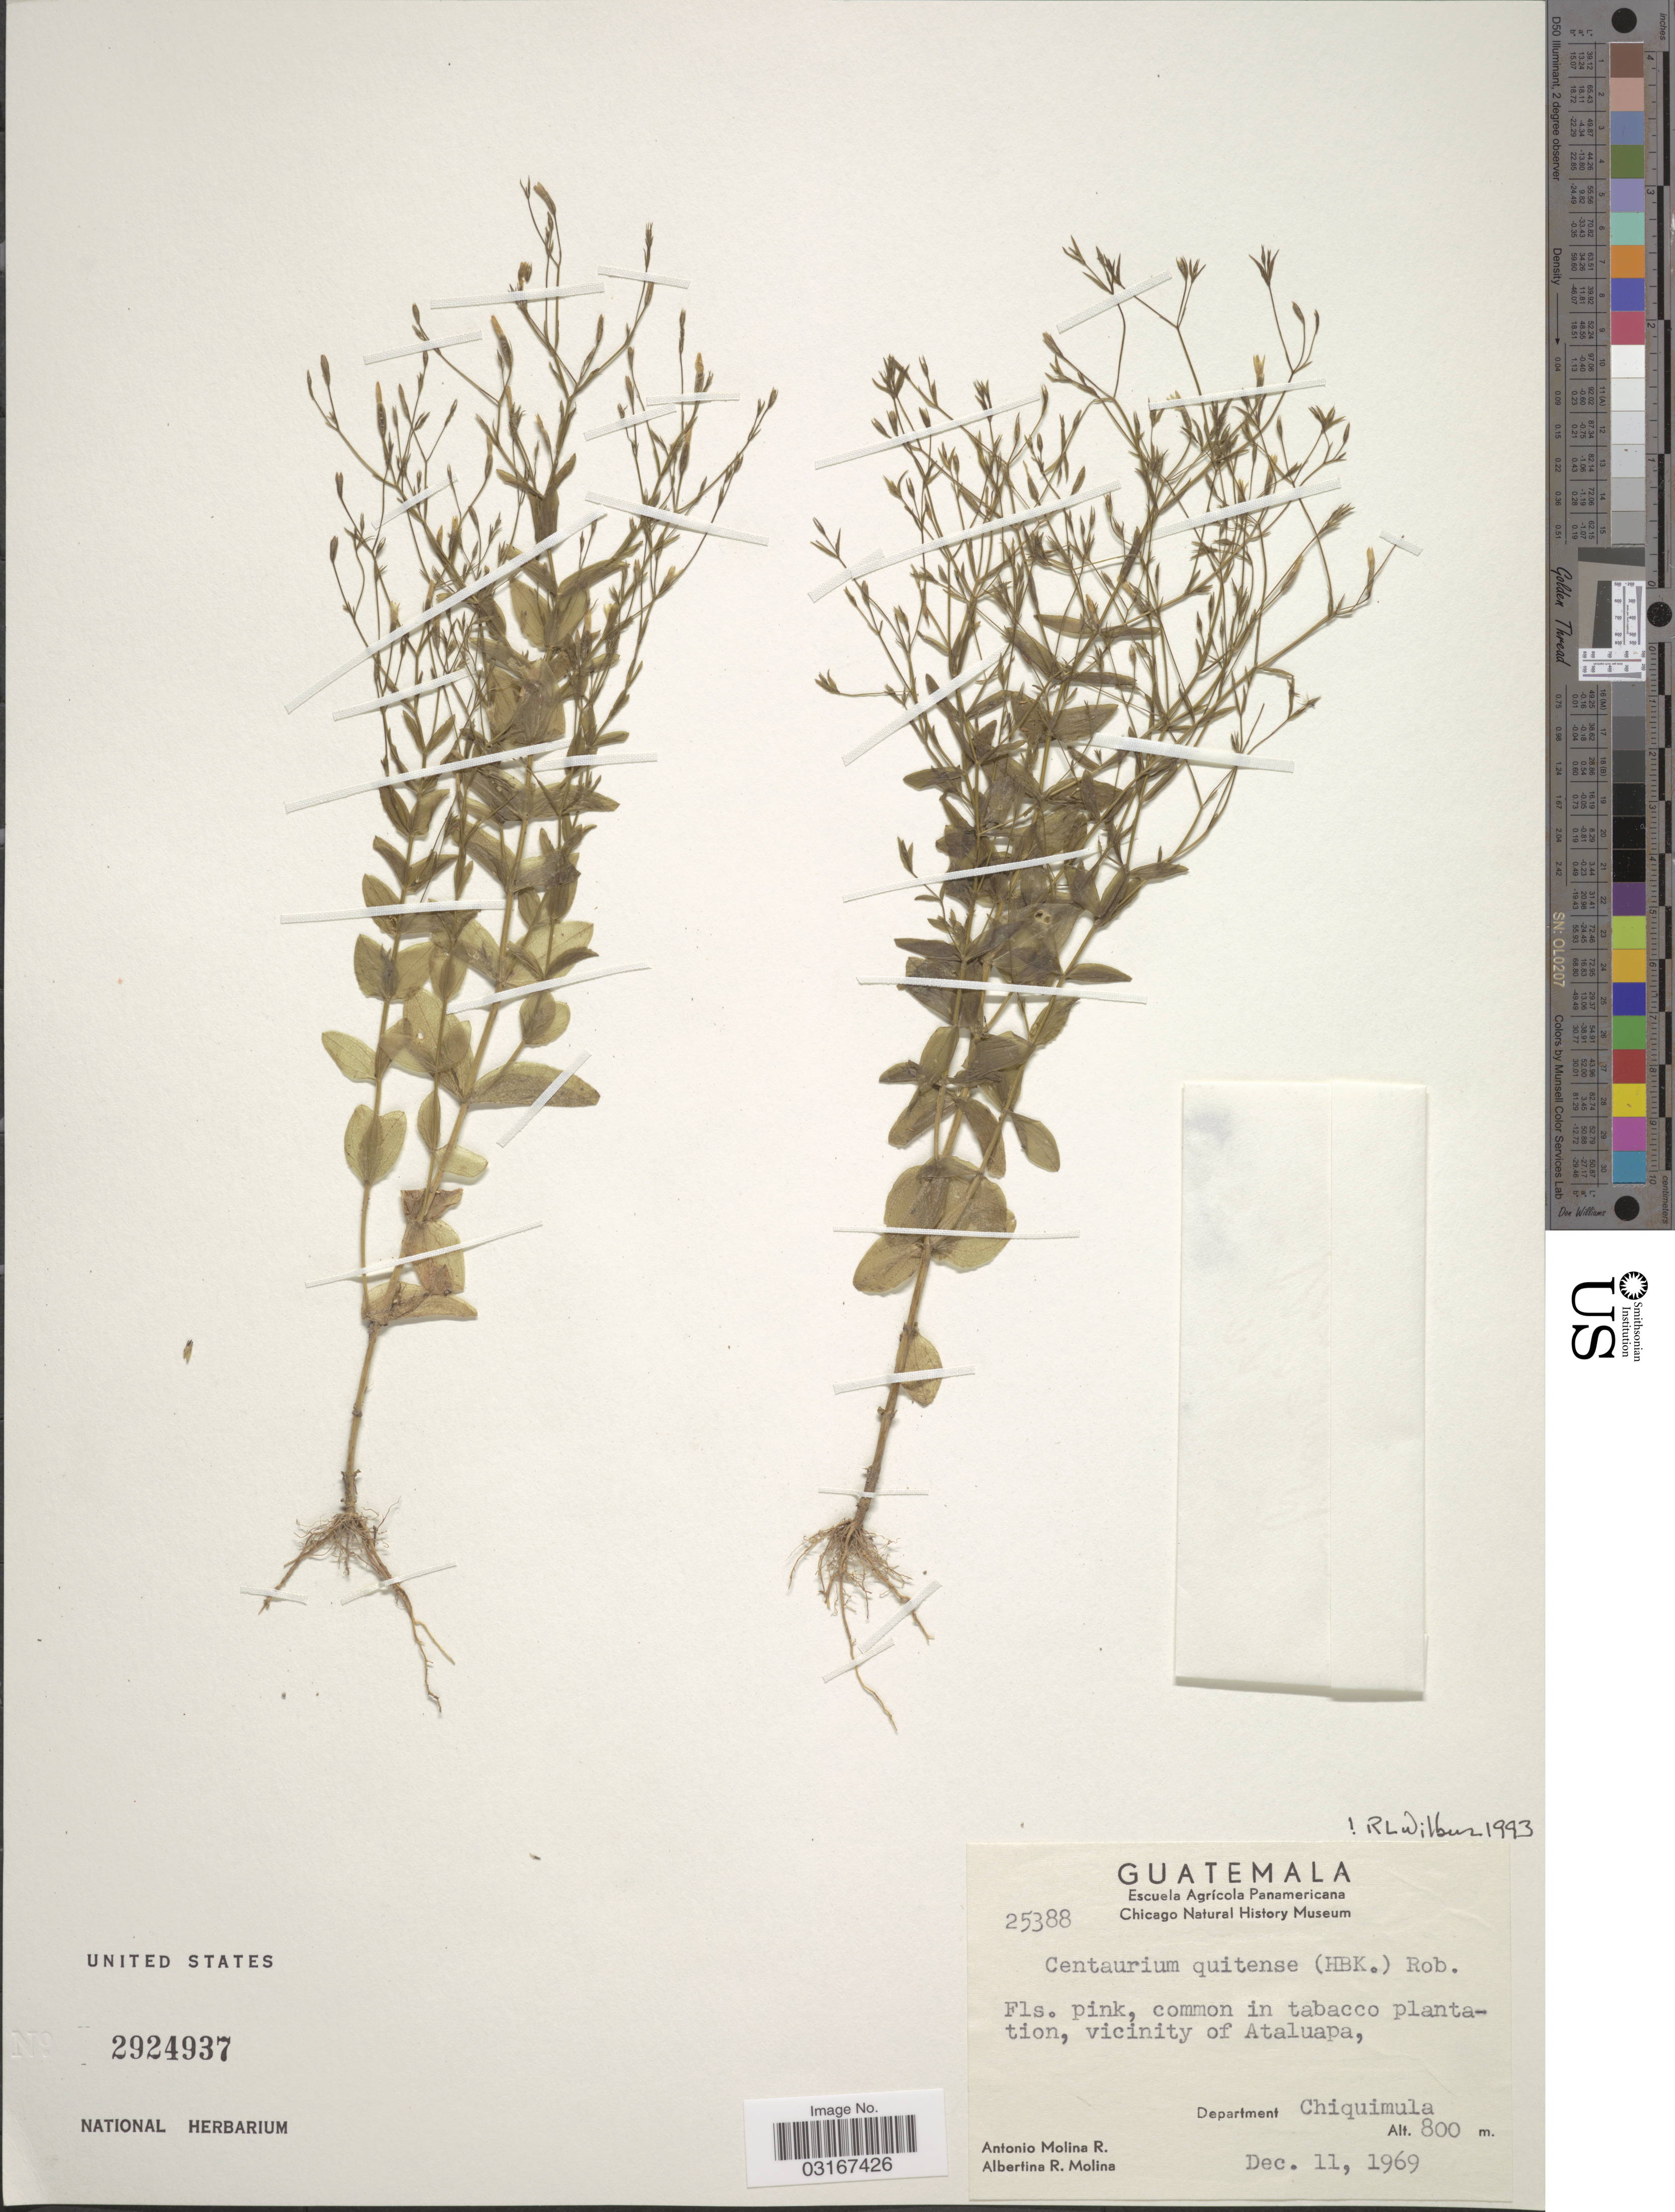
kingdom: Plantae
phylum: Tracheophyta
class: Magnoliopsida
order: Gentianales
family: Gentianaceae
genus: Centaurium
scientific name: Centaurium quitense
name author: (Kunth) B.L. Rob.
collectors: A. Molina R. & A. R. Molina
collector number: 25388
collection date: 1969-12-11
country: Guatemala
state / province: Chiquimula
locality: Vicinity of Ataluapa, Department Chiquimula.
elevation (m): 800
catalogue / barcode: US 2924937